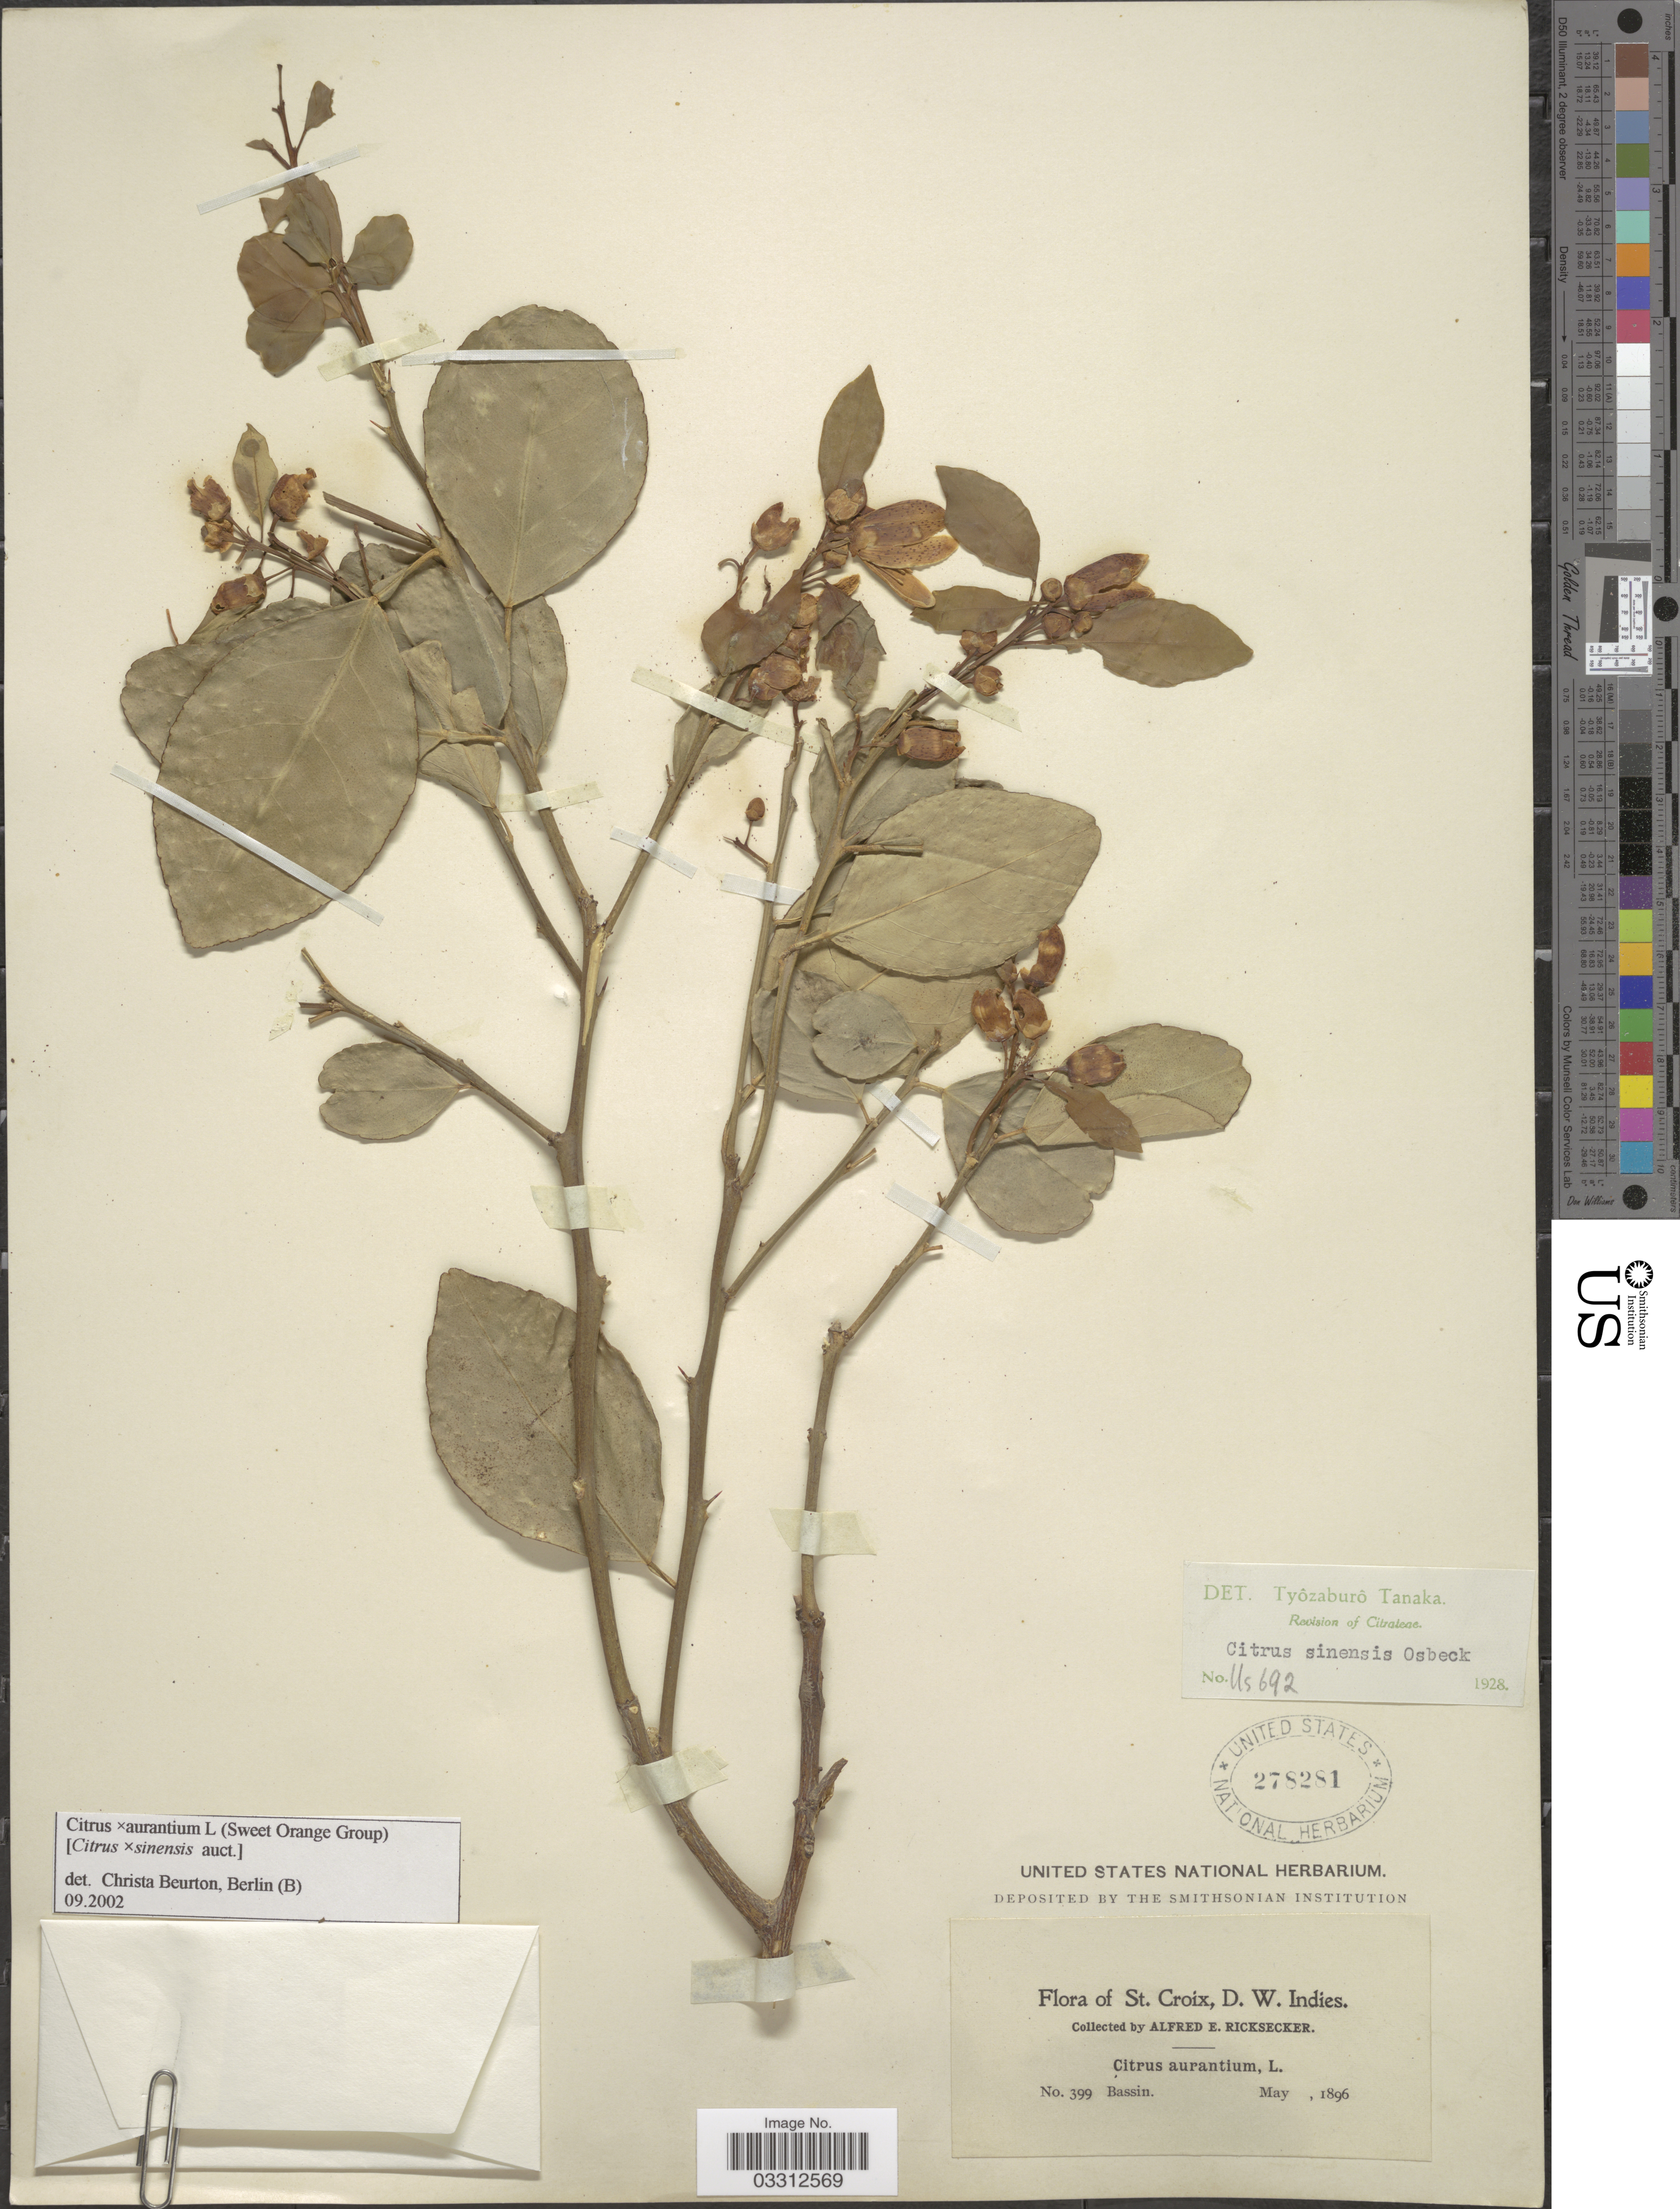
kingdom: Plantae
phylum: Tracheophyta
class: Magnoliopsida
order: Sapindales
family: Rutaceae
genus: Citrus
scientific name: Citrus x aurantium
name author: L.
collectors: A. E. Ricksecker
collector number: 399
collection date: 1896-05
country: U.S. Virgin Islands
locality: St. Croix, D. W. Indies. Bassin.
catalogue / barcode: US 278281